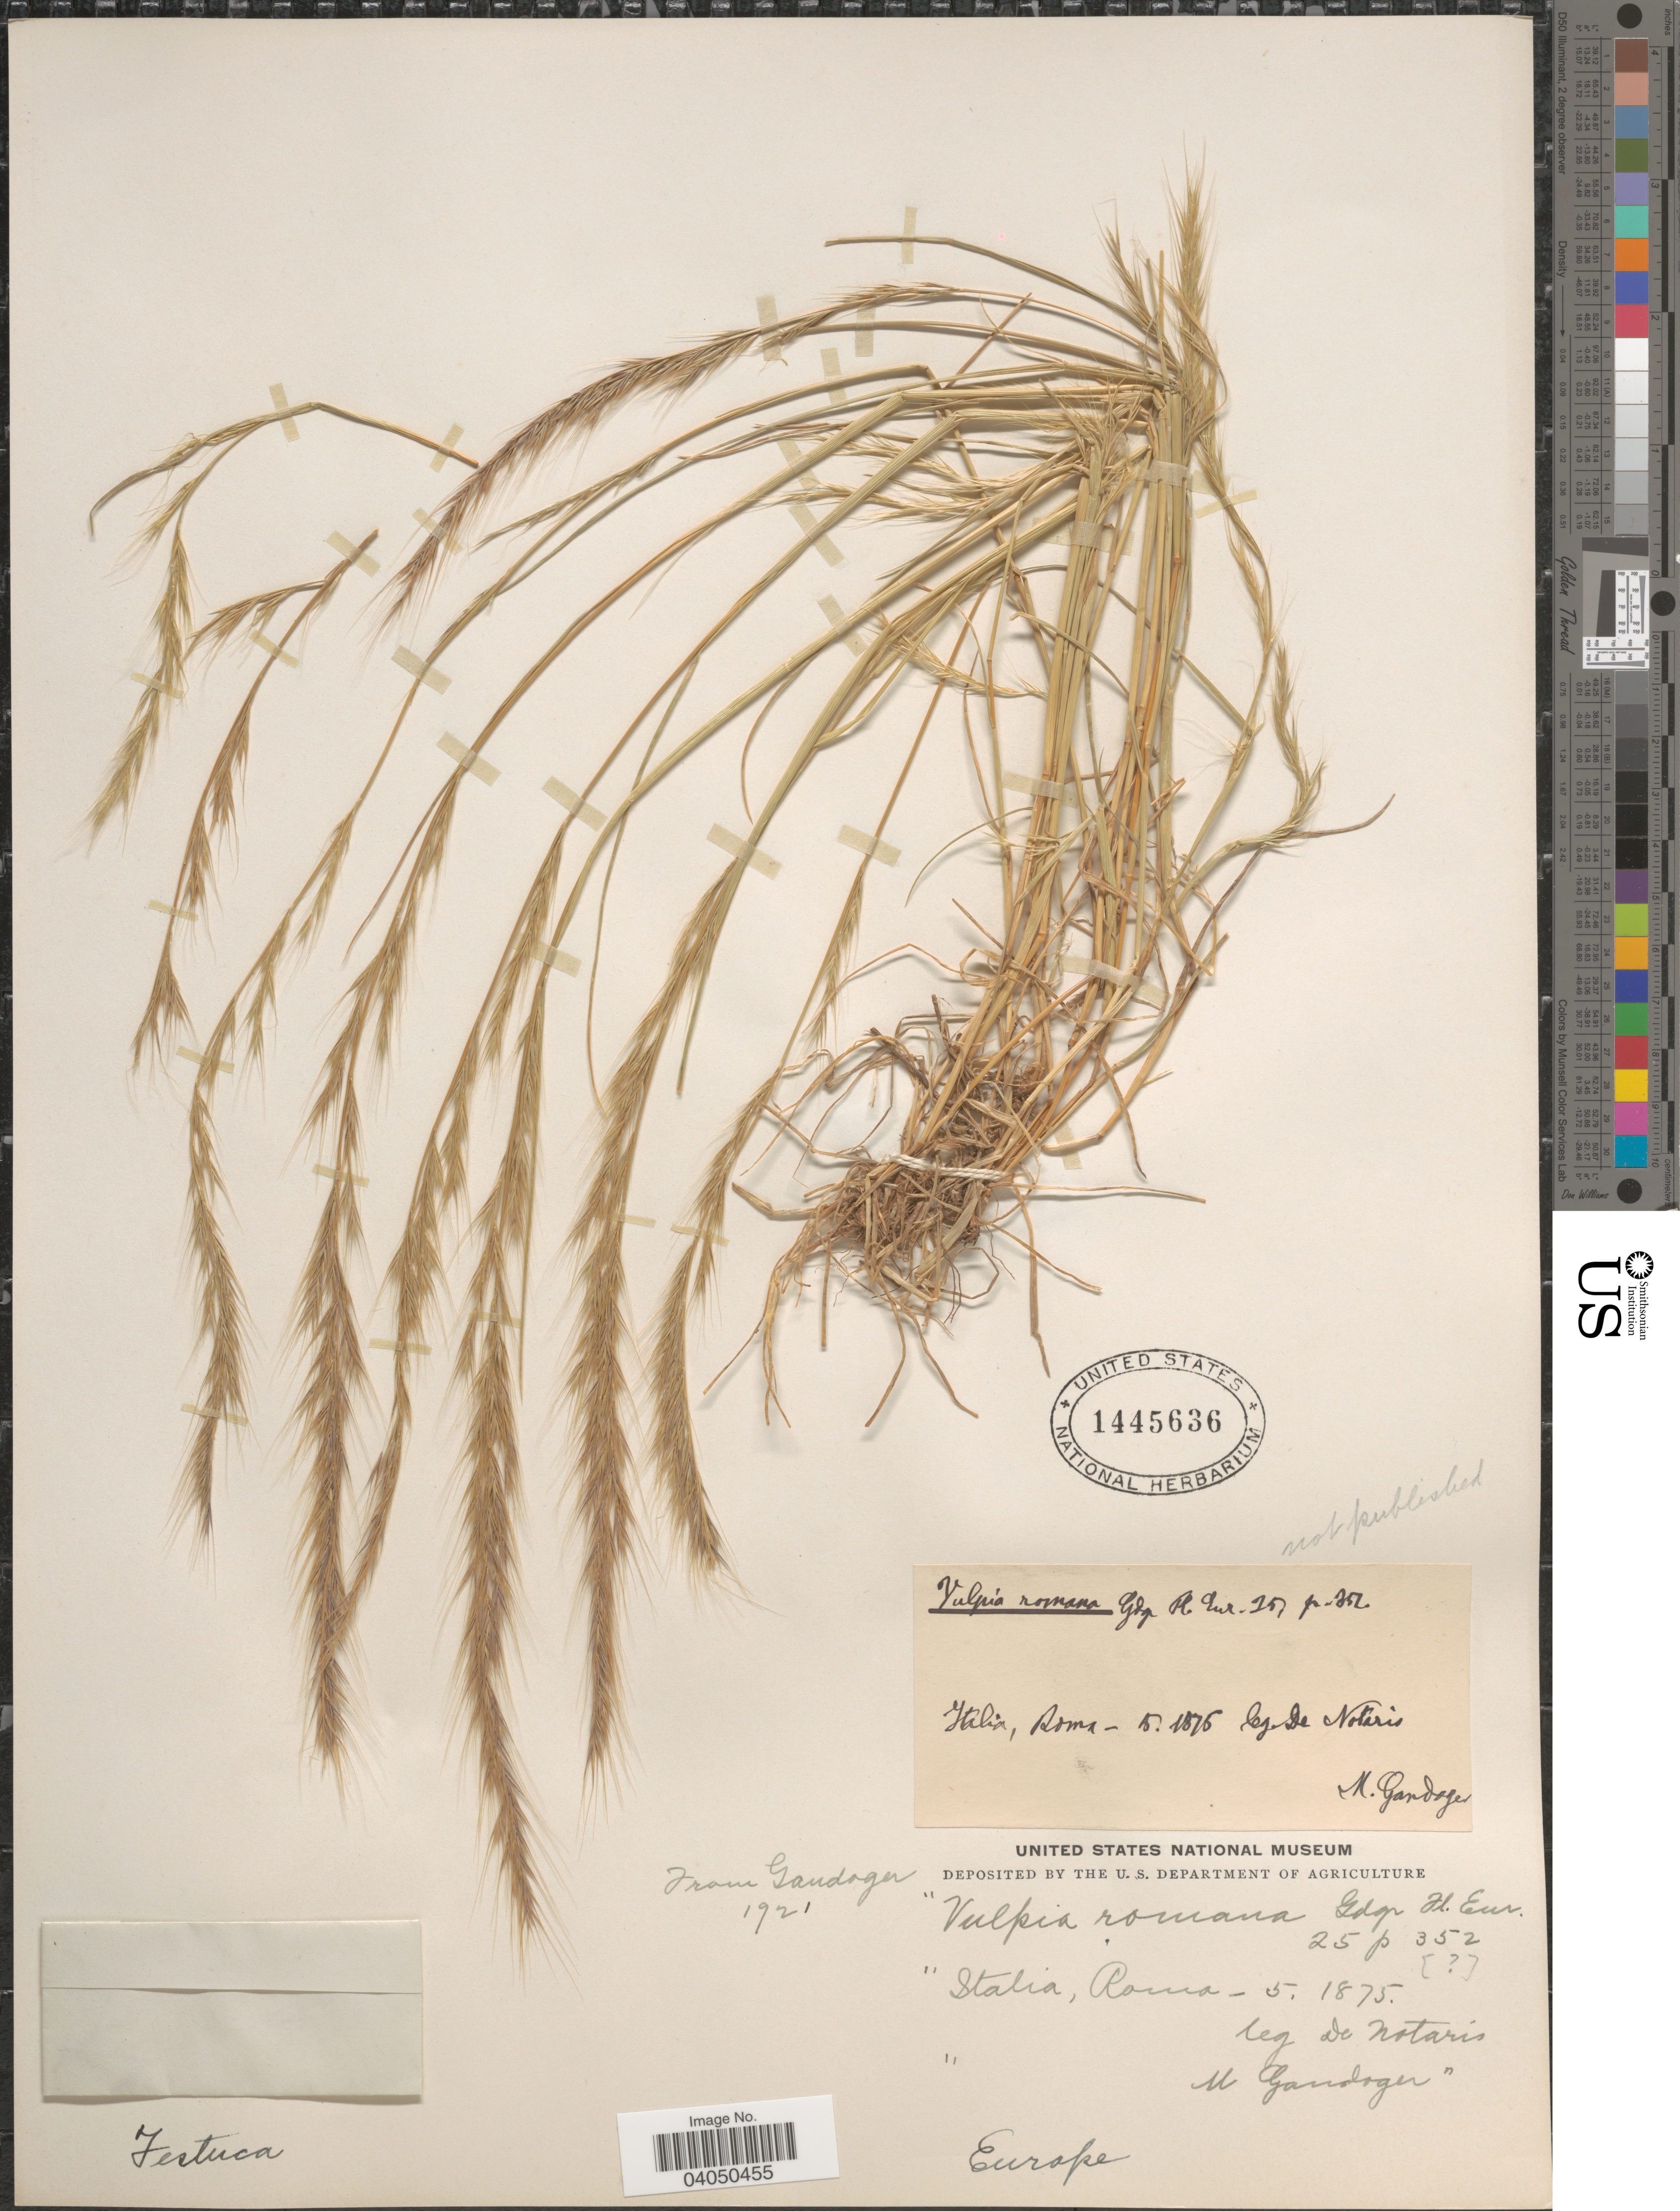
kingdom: Plantae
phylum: Tracheophyta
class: Liliopsida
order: Poales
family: Poaceae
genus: Festuca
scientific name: Festuca sp.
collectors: G. De Notaris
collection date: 1875-05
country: Italy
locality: Italia, Roma.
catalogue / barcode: US 1445636